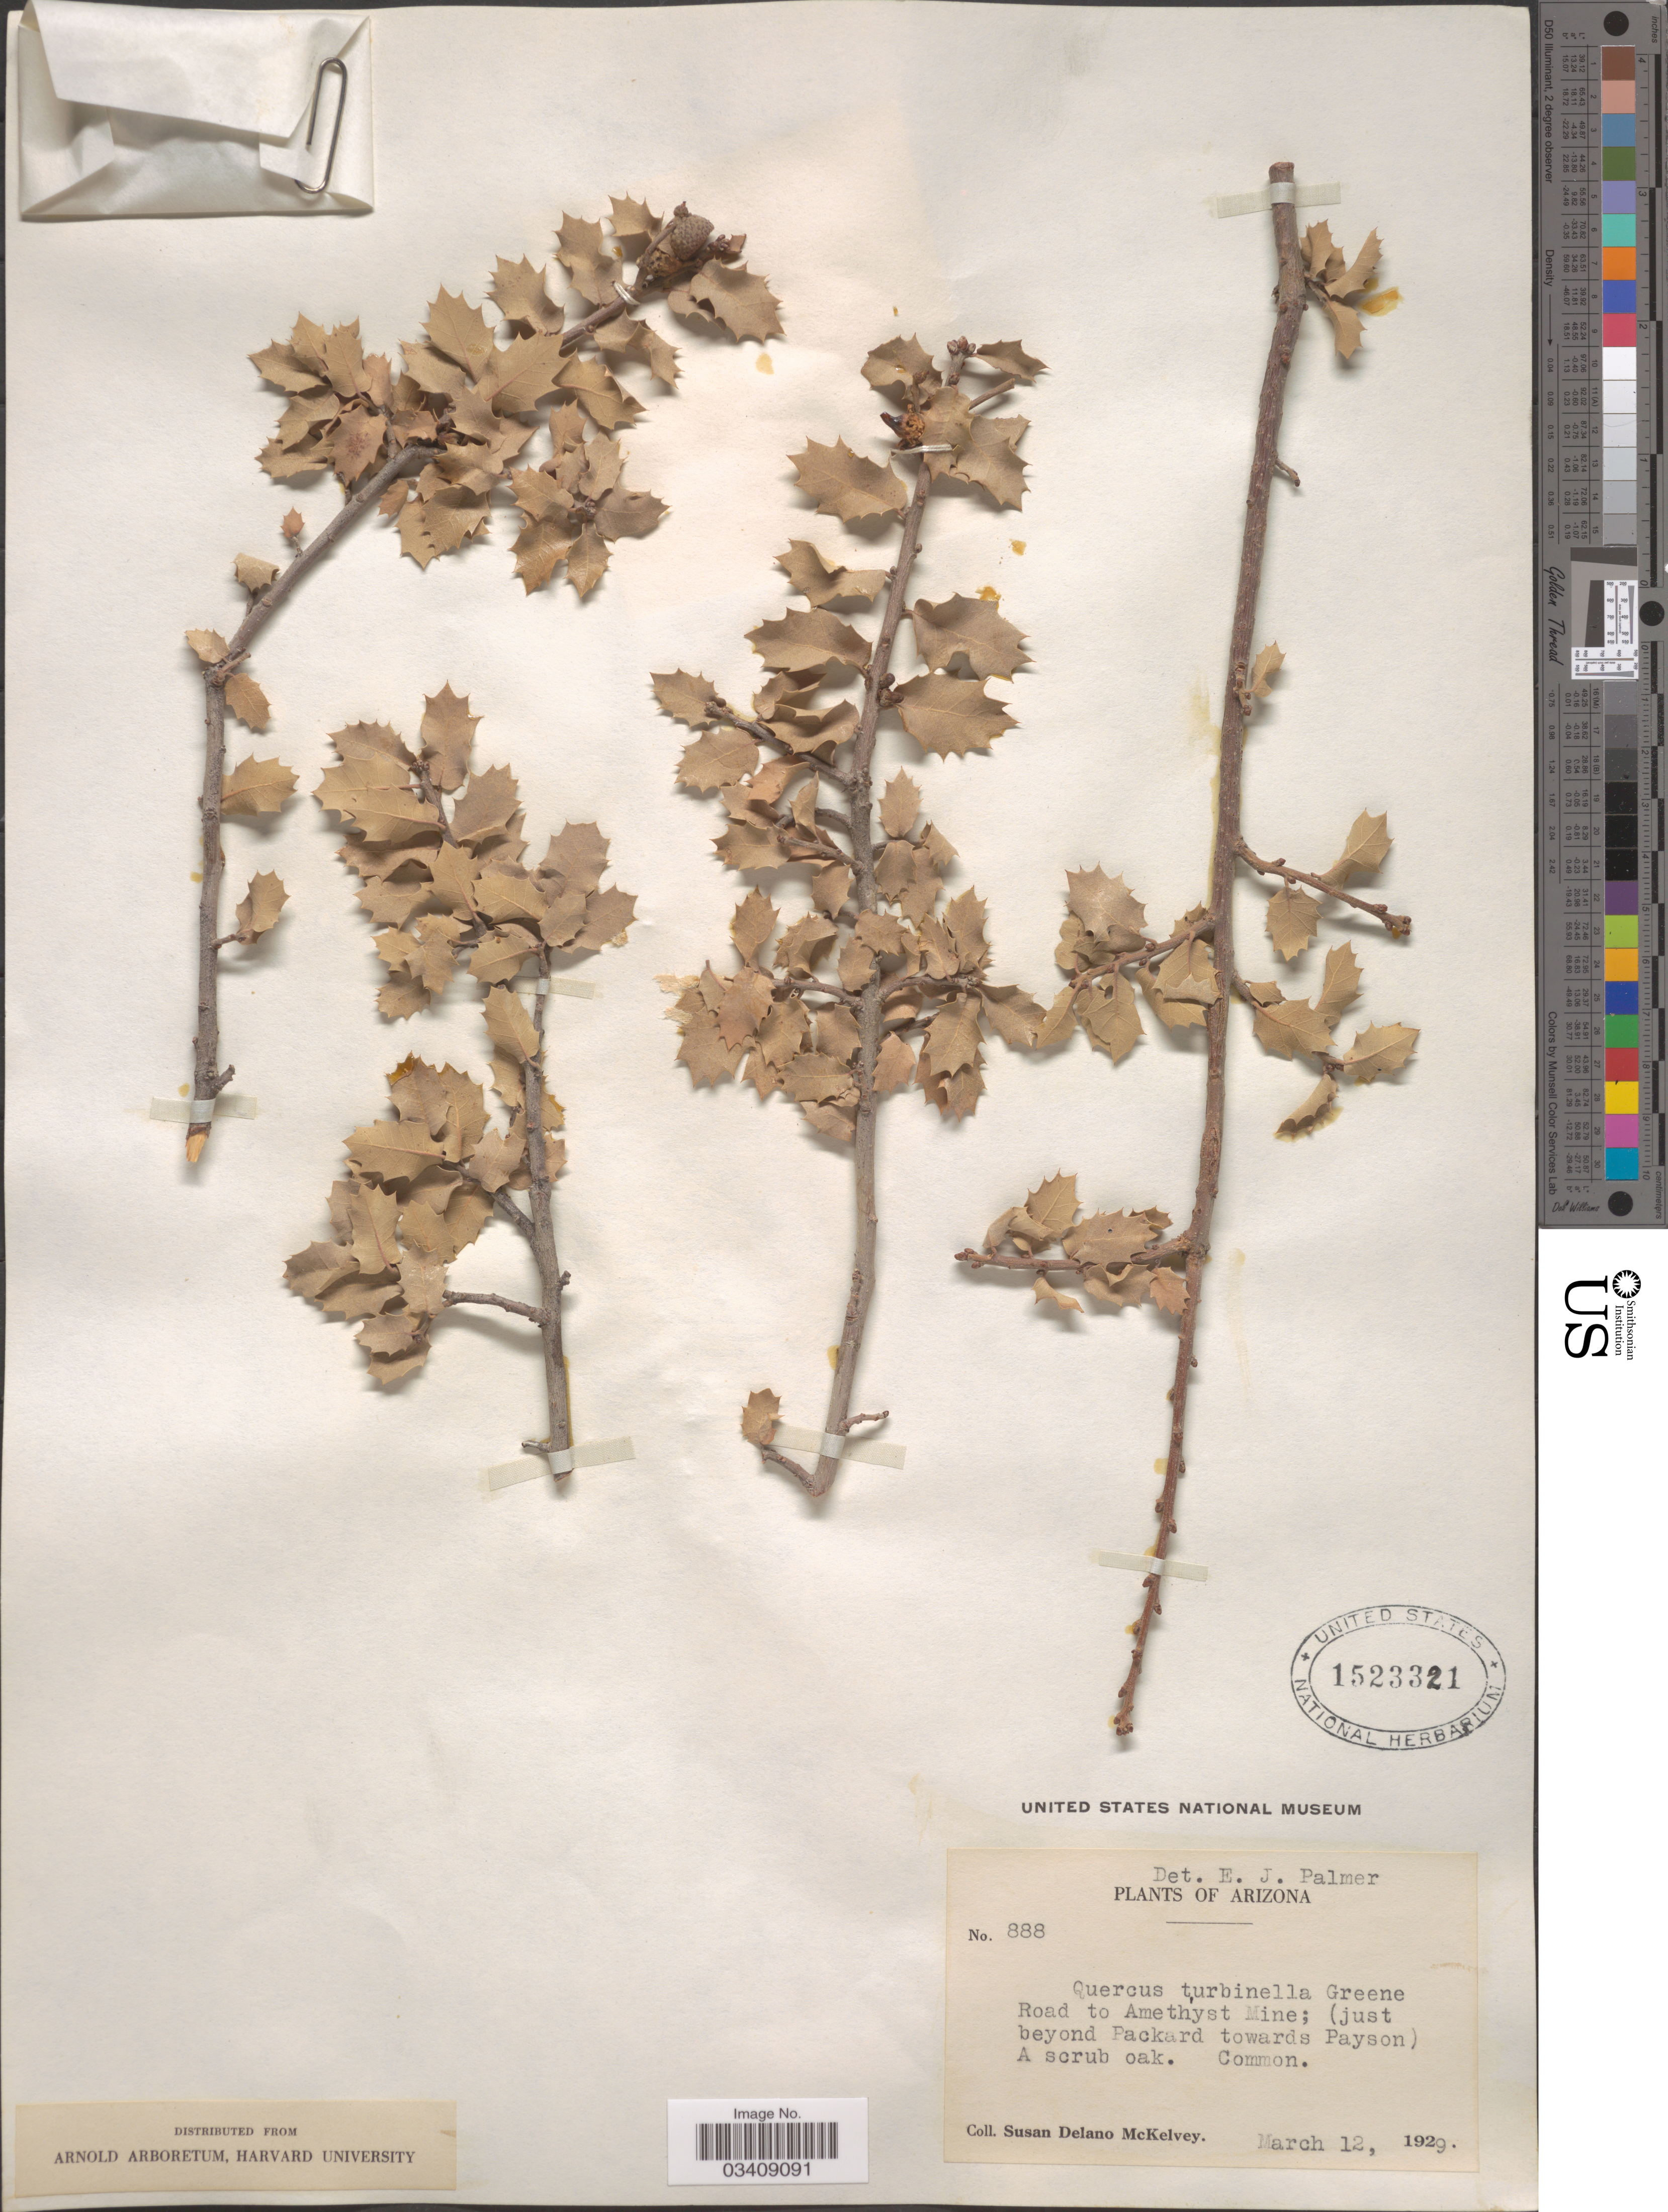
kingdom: Plantae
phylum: Tracheophyta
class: Magnoliopsida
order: Fagales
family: Fagaceae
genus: Quercus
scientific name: Quercus turbinella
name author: Greene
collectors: S. A. McKelvey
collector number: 888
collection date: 1929-03-12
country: United States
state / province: Arizona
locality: Road to Amethyst Mine; (just beyond Packard towards Payson).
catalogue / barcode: US 1523321